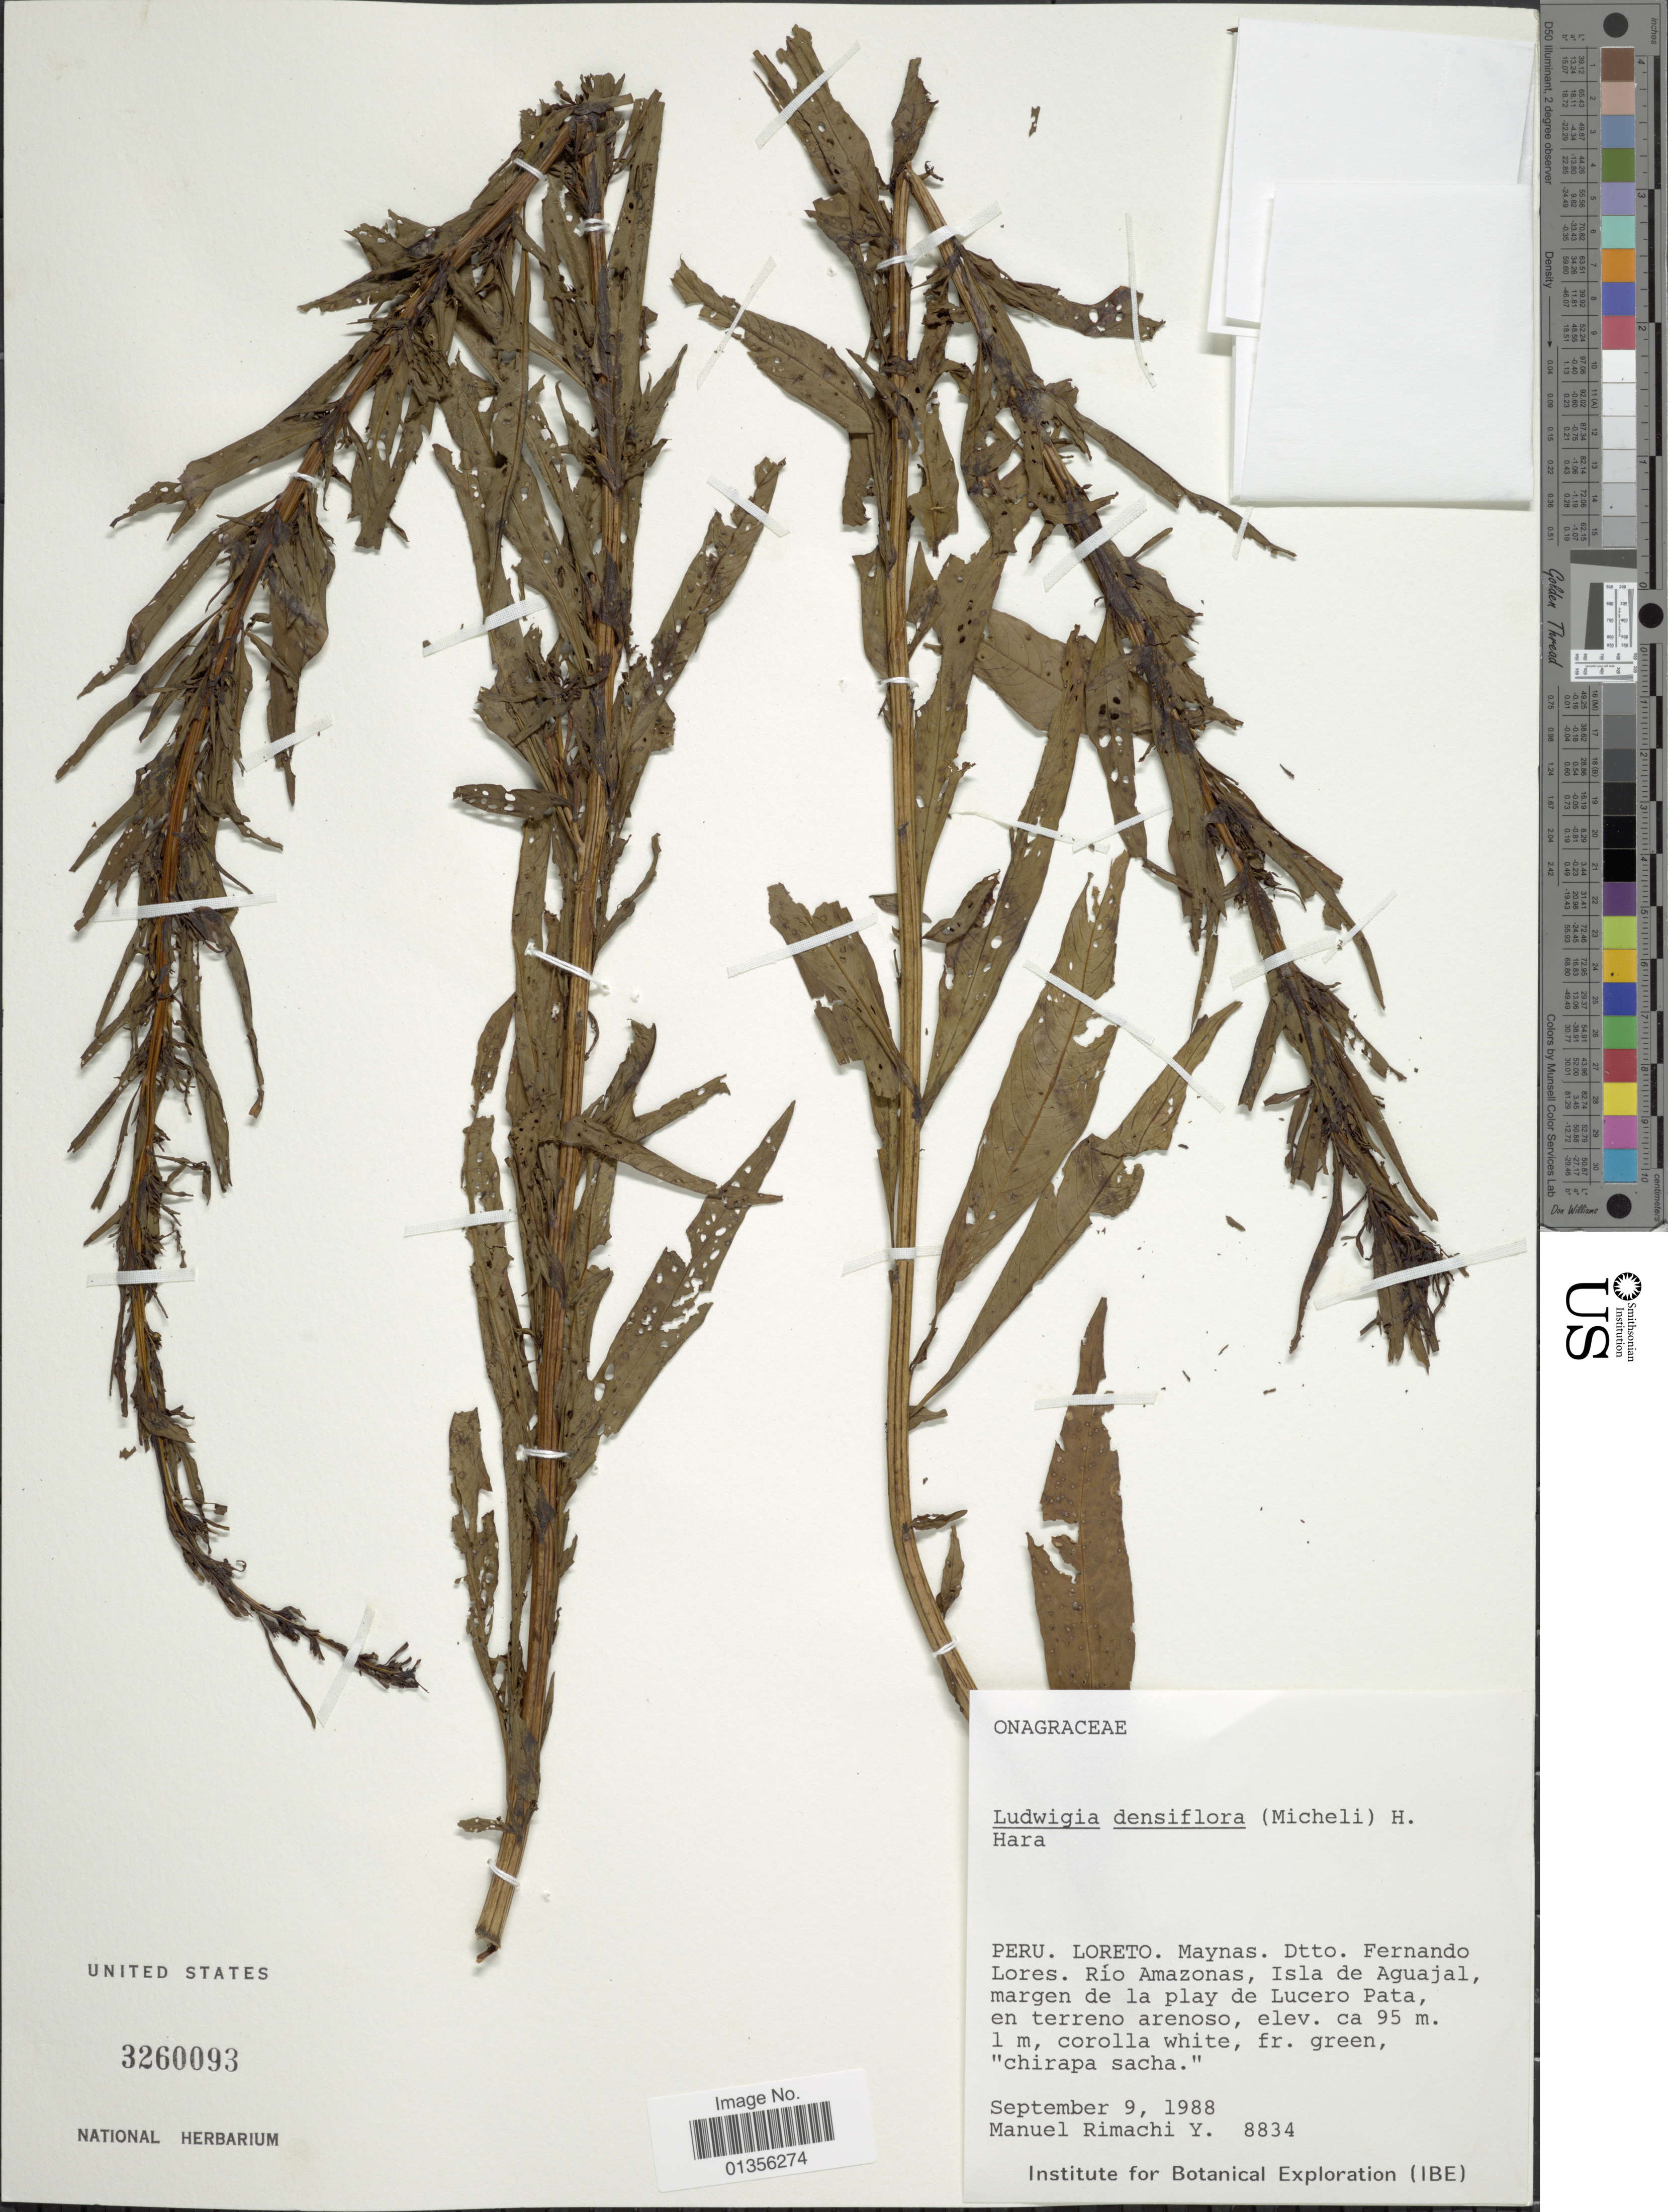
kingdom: Plantae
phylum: Tracheophyta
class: Magnoliopsida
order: Myrtales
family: Onagraceae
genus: Ludwigia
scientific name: Ludwigia densiflora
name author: (Micheli) H. Hara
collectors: M. Rimachi Y.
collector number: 8834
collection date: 1988-09-09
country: Peru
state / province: Loreto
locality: Dtto. Fernando Lores. Río Amazonas, Isla de Aguajal, margen de la play de Lucero Pata, en terreno arenoso.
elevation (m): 95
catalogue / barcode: US 3260093